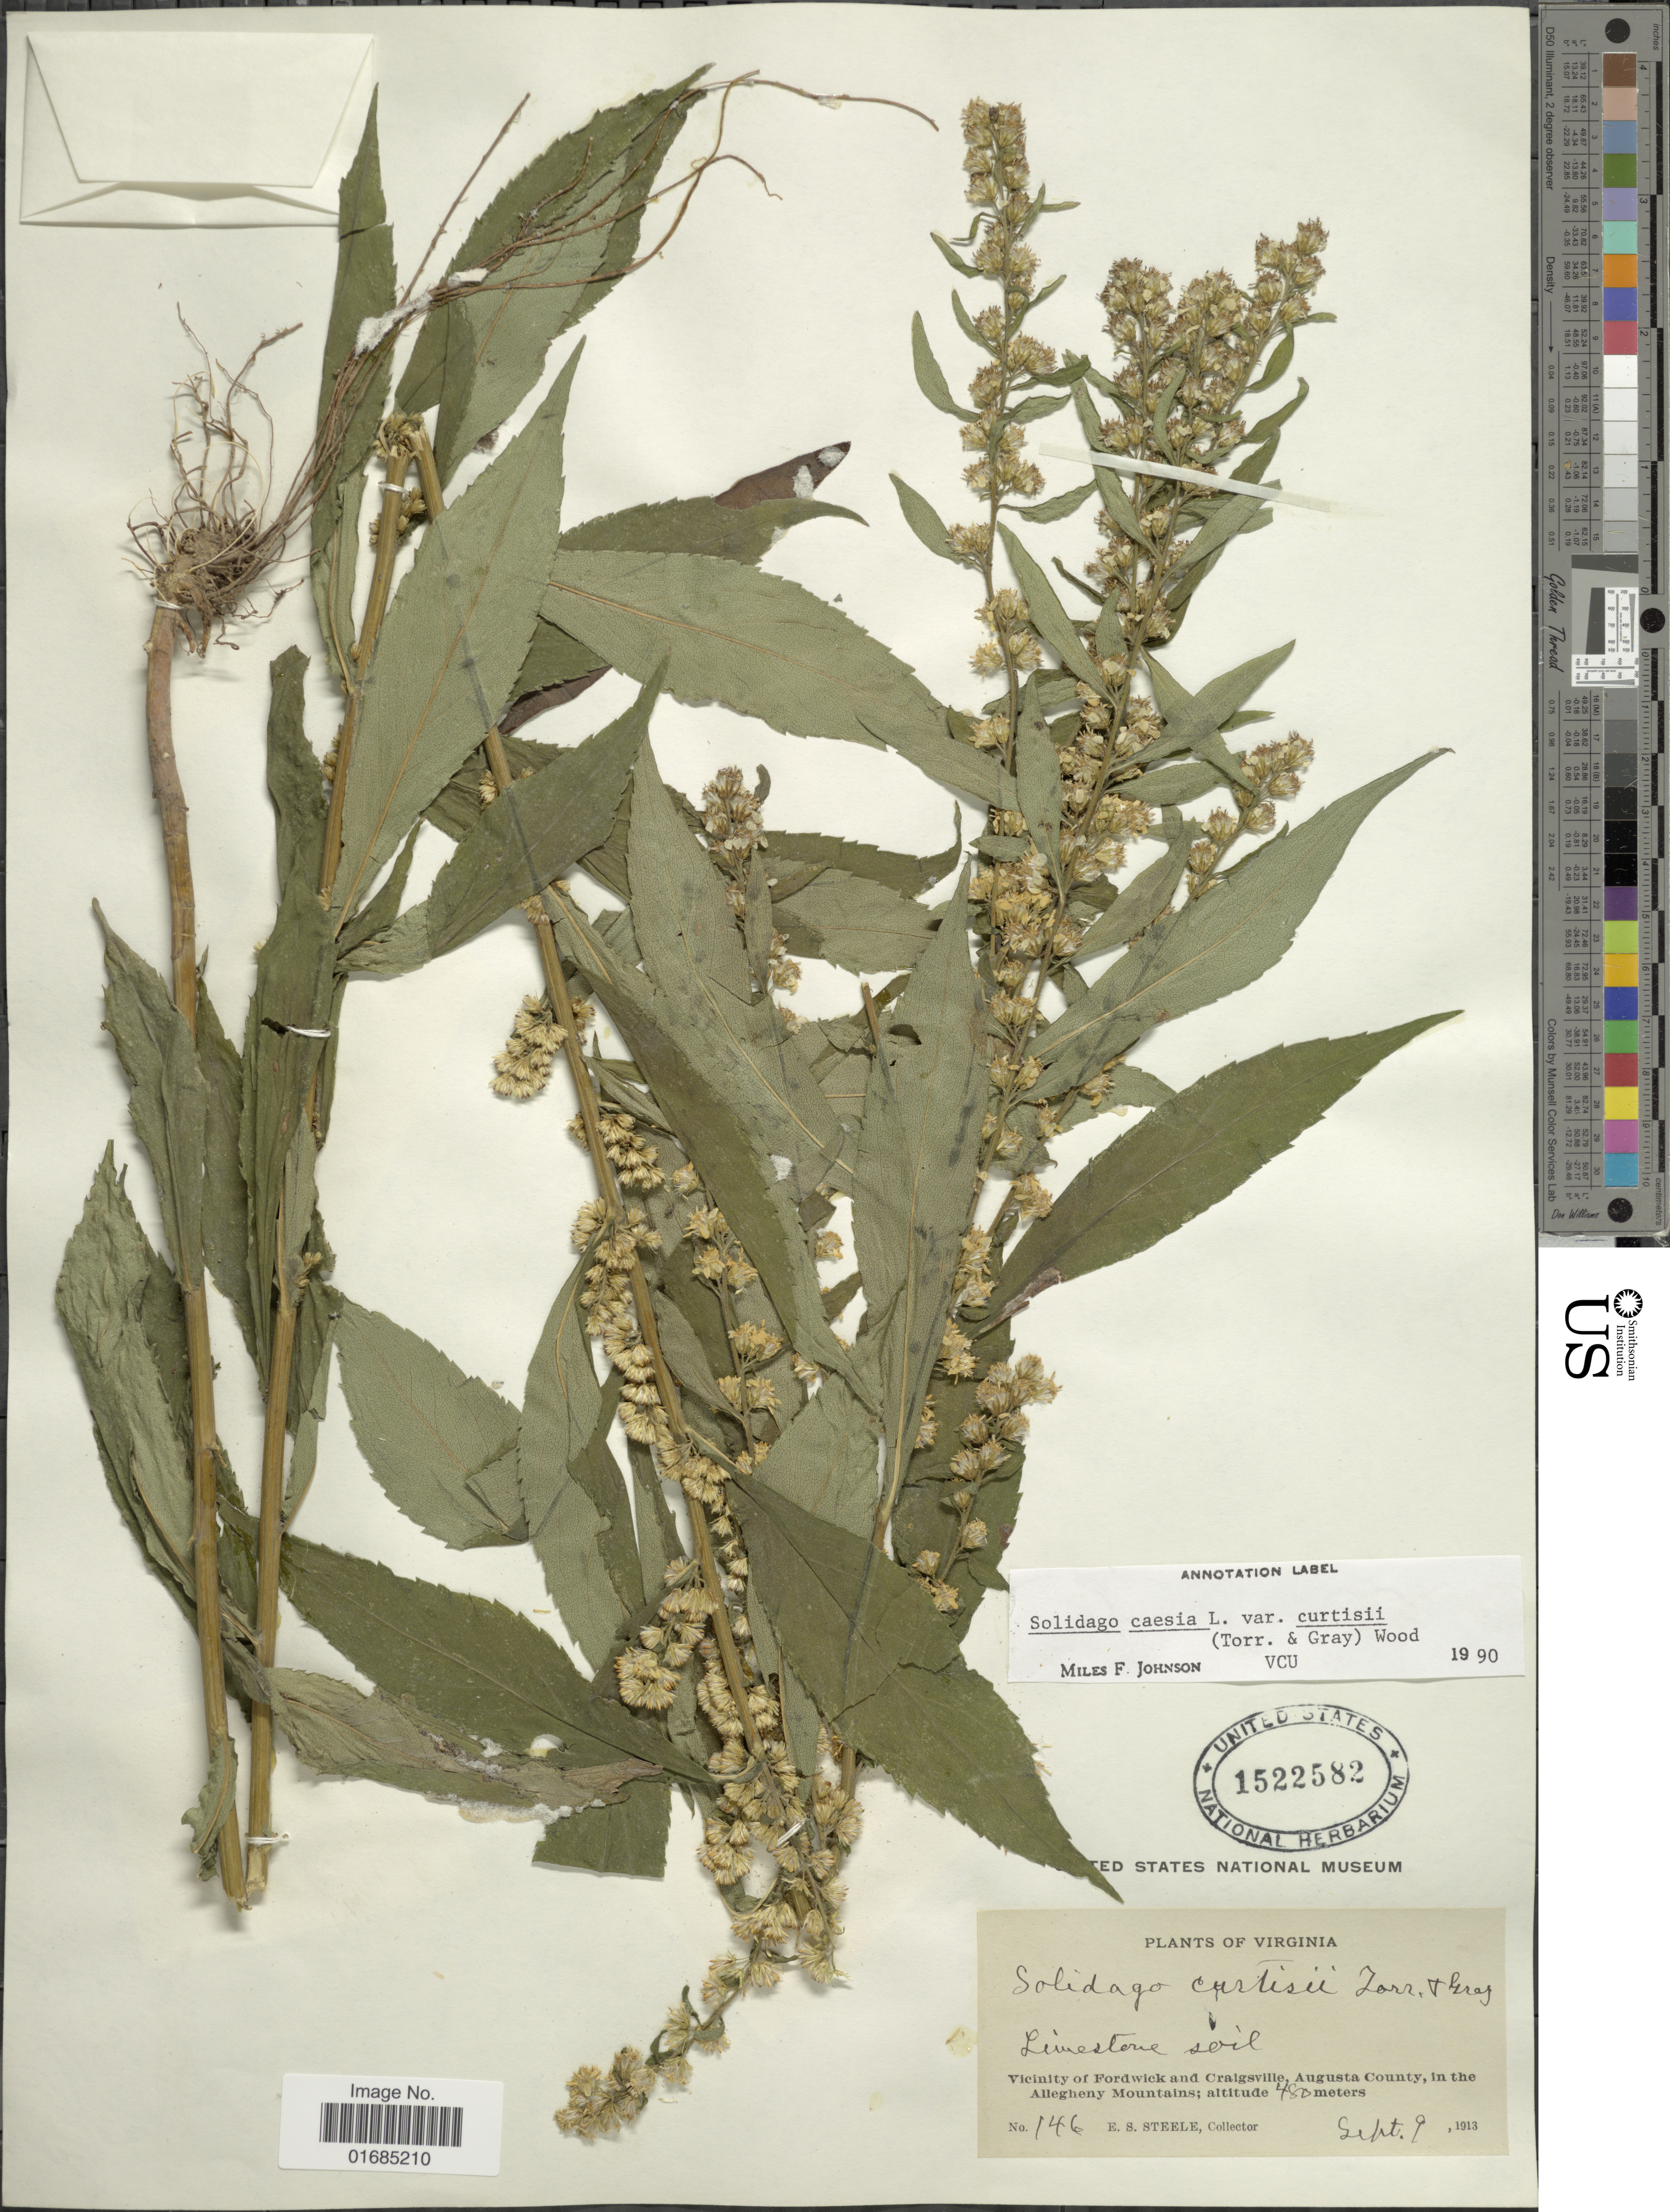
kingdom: Plantae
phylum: Tracheophyta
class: Magnoliopsida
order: Asterales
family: Asteraceae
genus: Solidago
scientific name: Solidago caesia var. curtisii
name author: (Torr. & A. Gray) C.E.S. Taylor & R.J. Taylor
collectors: E. Steele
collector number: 146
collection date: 1913-09-09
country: United States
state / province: Virginia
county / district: Augusta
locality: Vicinity of Fordwick and Craigsville, Augusta County, in the Allegheny Mountains.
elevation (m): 480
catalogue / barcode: US 1522582